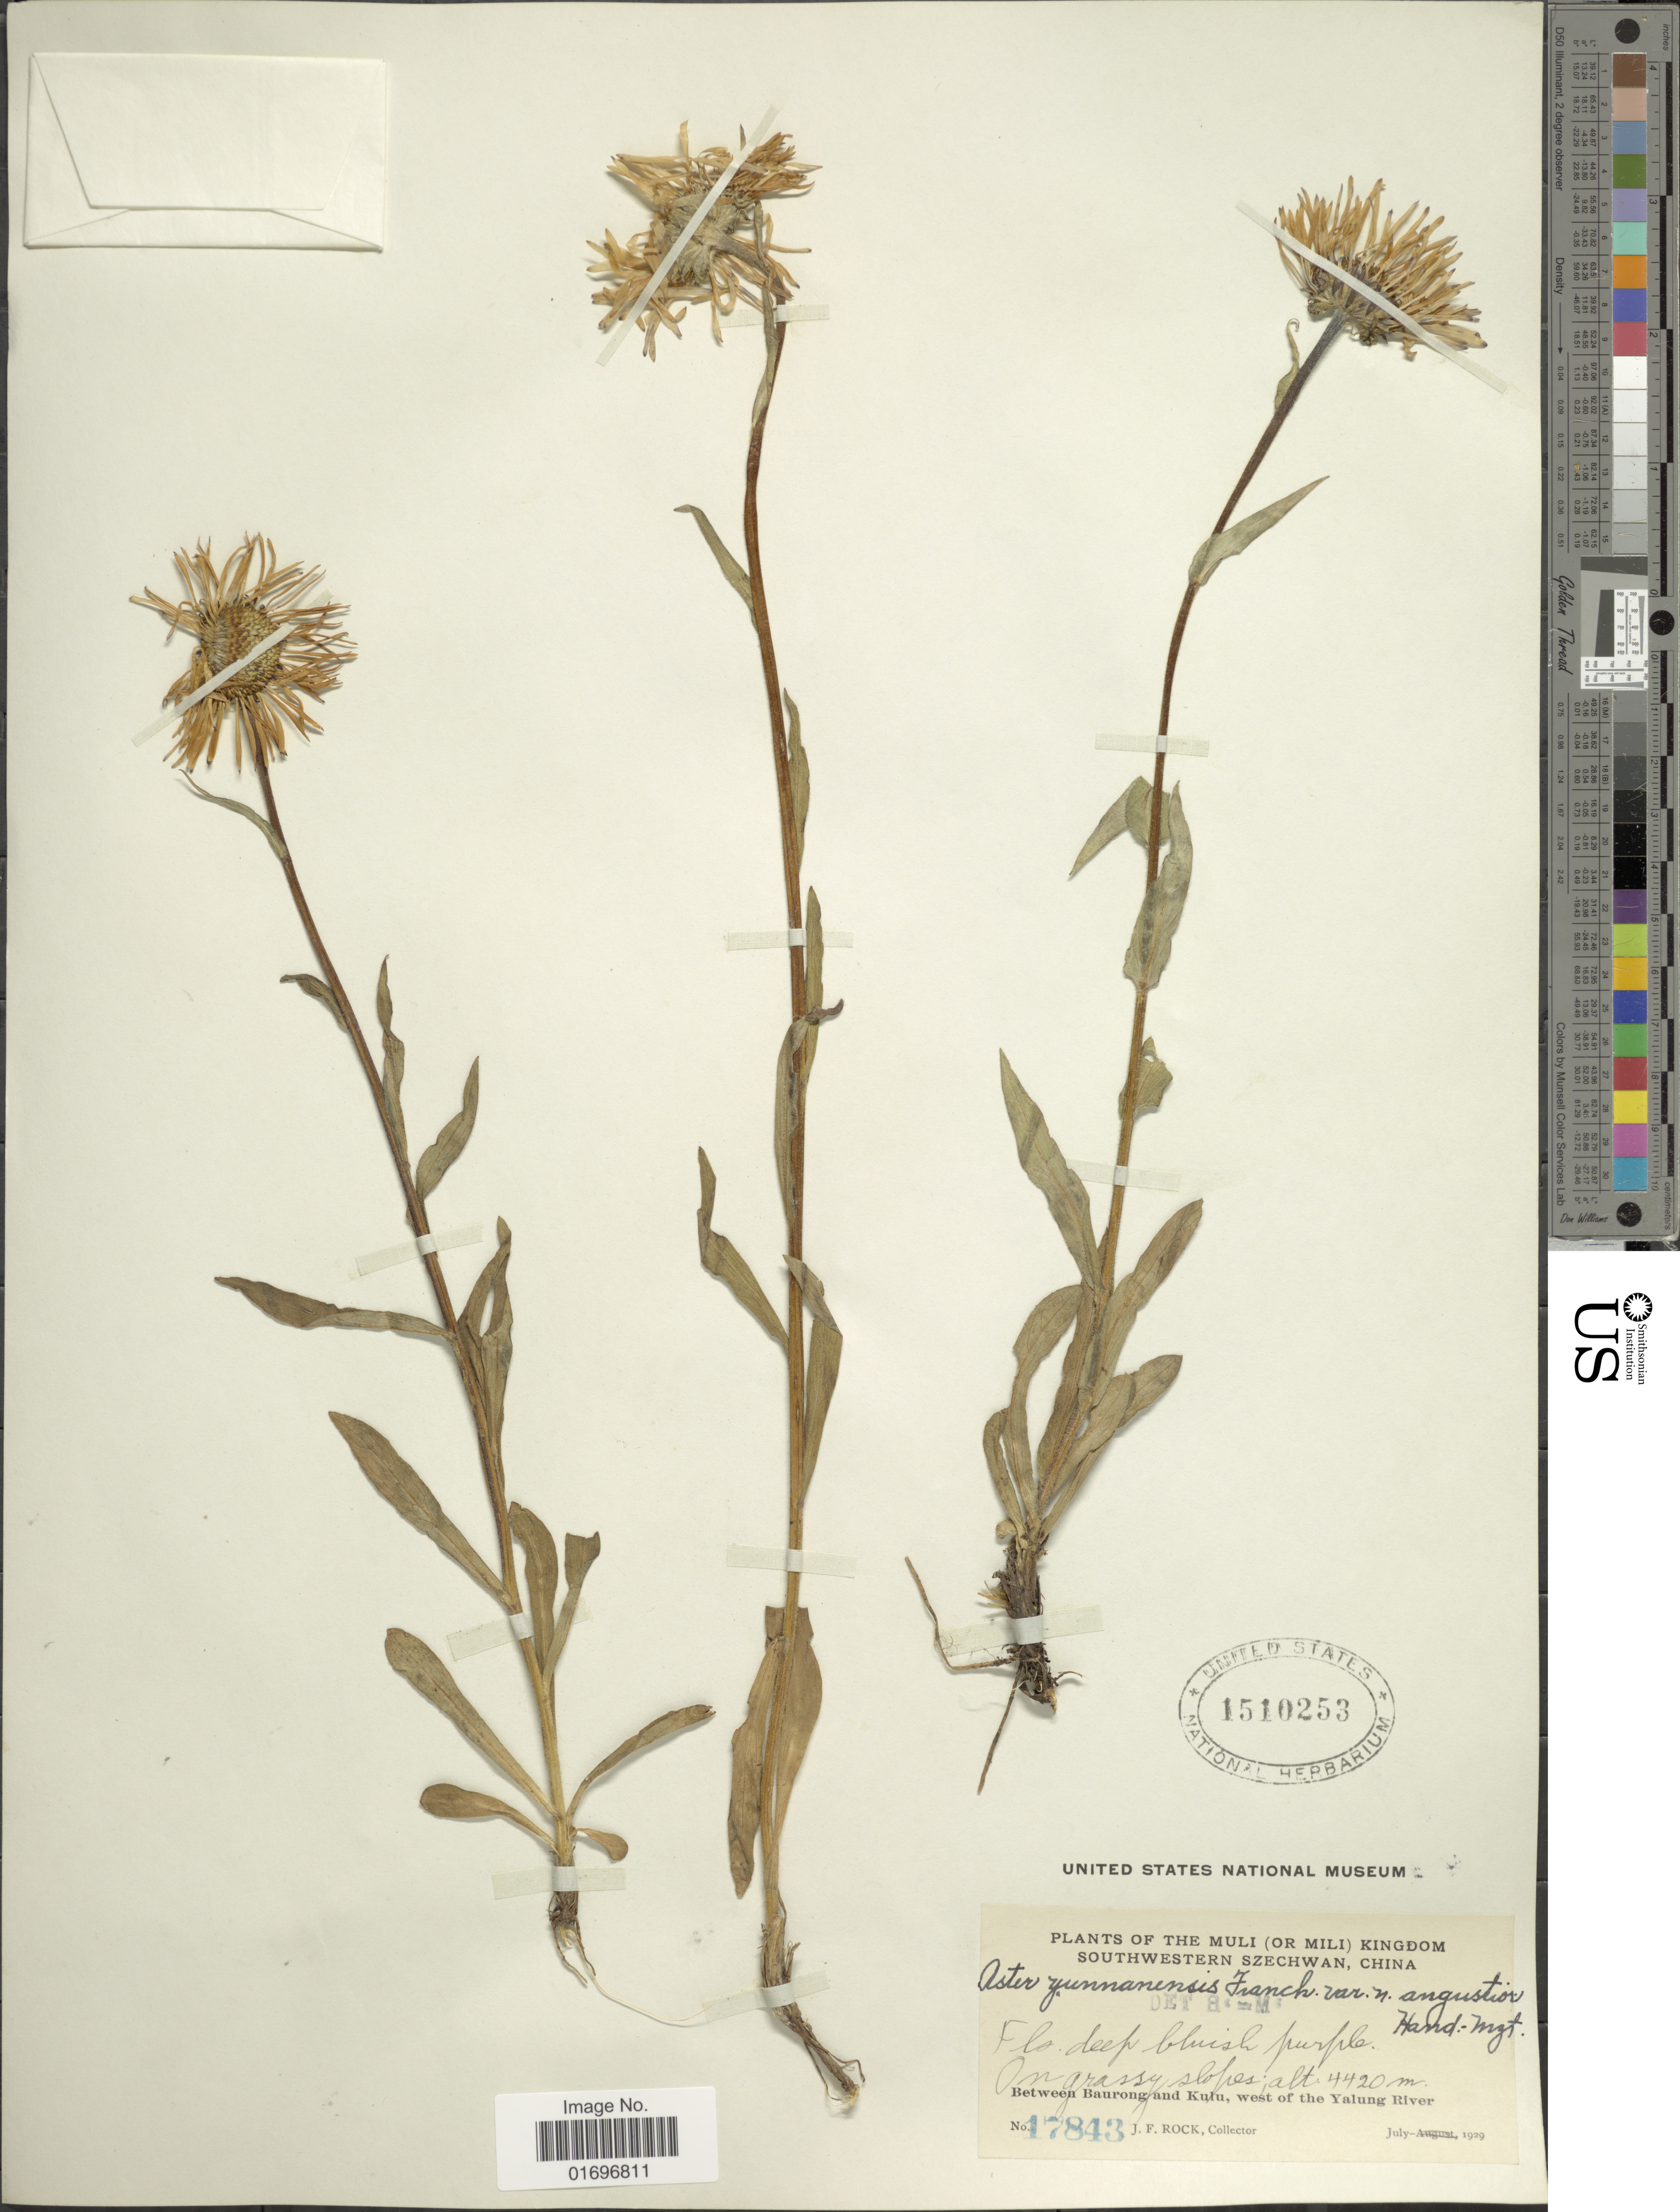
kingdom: Plantae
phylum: Tracheophyta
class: Magnoliopsida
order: Asterales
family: Asteraceae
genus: Aster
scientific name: Aster yunnanensis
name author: Franch.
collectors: J. Rock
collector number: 17843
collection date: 1929-07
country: China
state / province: Sichuan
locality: Muli (or Mili) Kingdom, Southwestern Szechwan, China. Between Baurong and Kulu, west of the Yalung River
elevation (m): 4420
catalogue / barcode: US 1510253